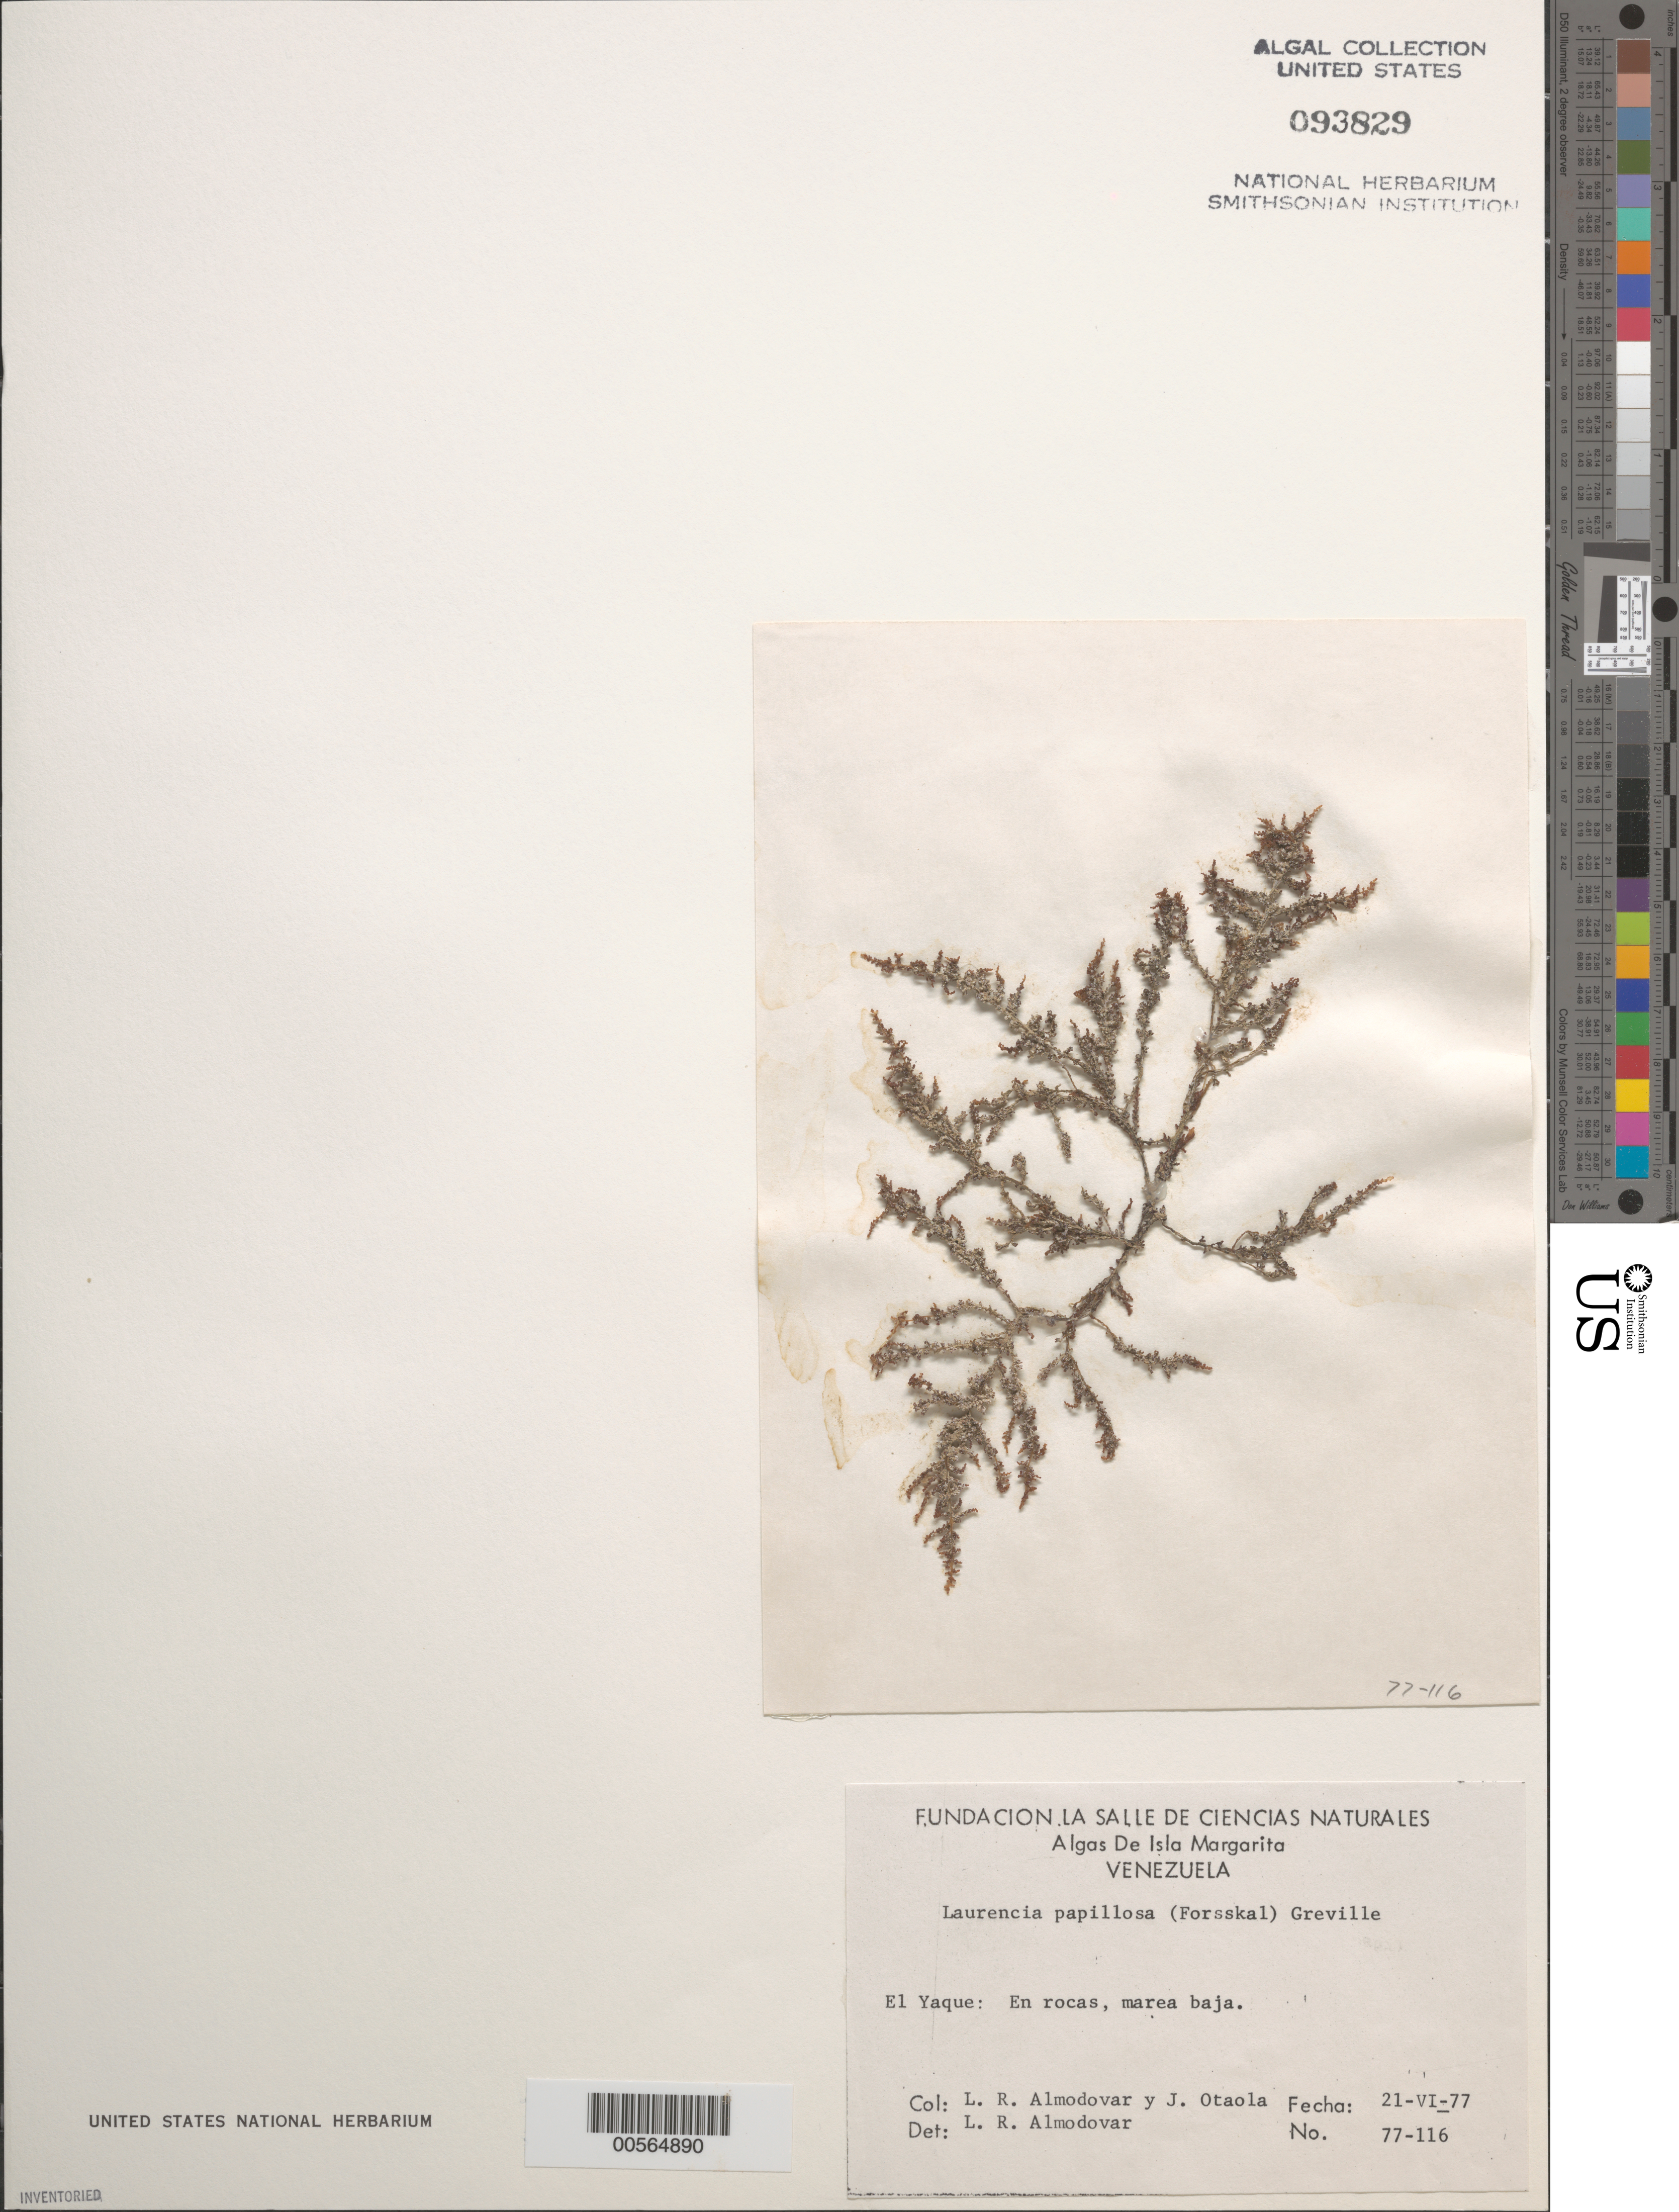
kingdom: Plantae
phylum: Rhodophyta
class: Florideophyceae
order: Ceramiales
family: Rhodomelaceae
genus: Palisada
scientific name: Palisada perforata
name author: (Bory) K.W. Nam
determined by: Algae name updating Project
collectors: L. Almodovar & J. Otaola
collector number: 77-116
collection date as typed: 21 Jun 1977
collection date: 1977-06-21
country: Venezuela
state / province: Nueva Esparta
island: Margarita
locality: El Yaque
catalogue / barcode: US 93829